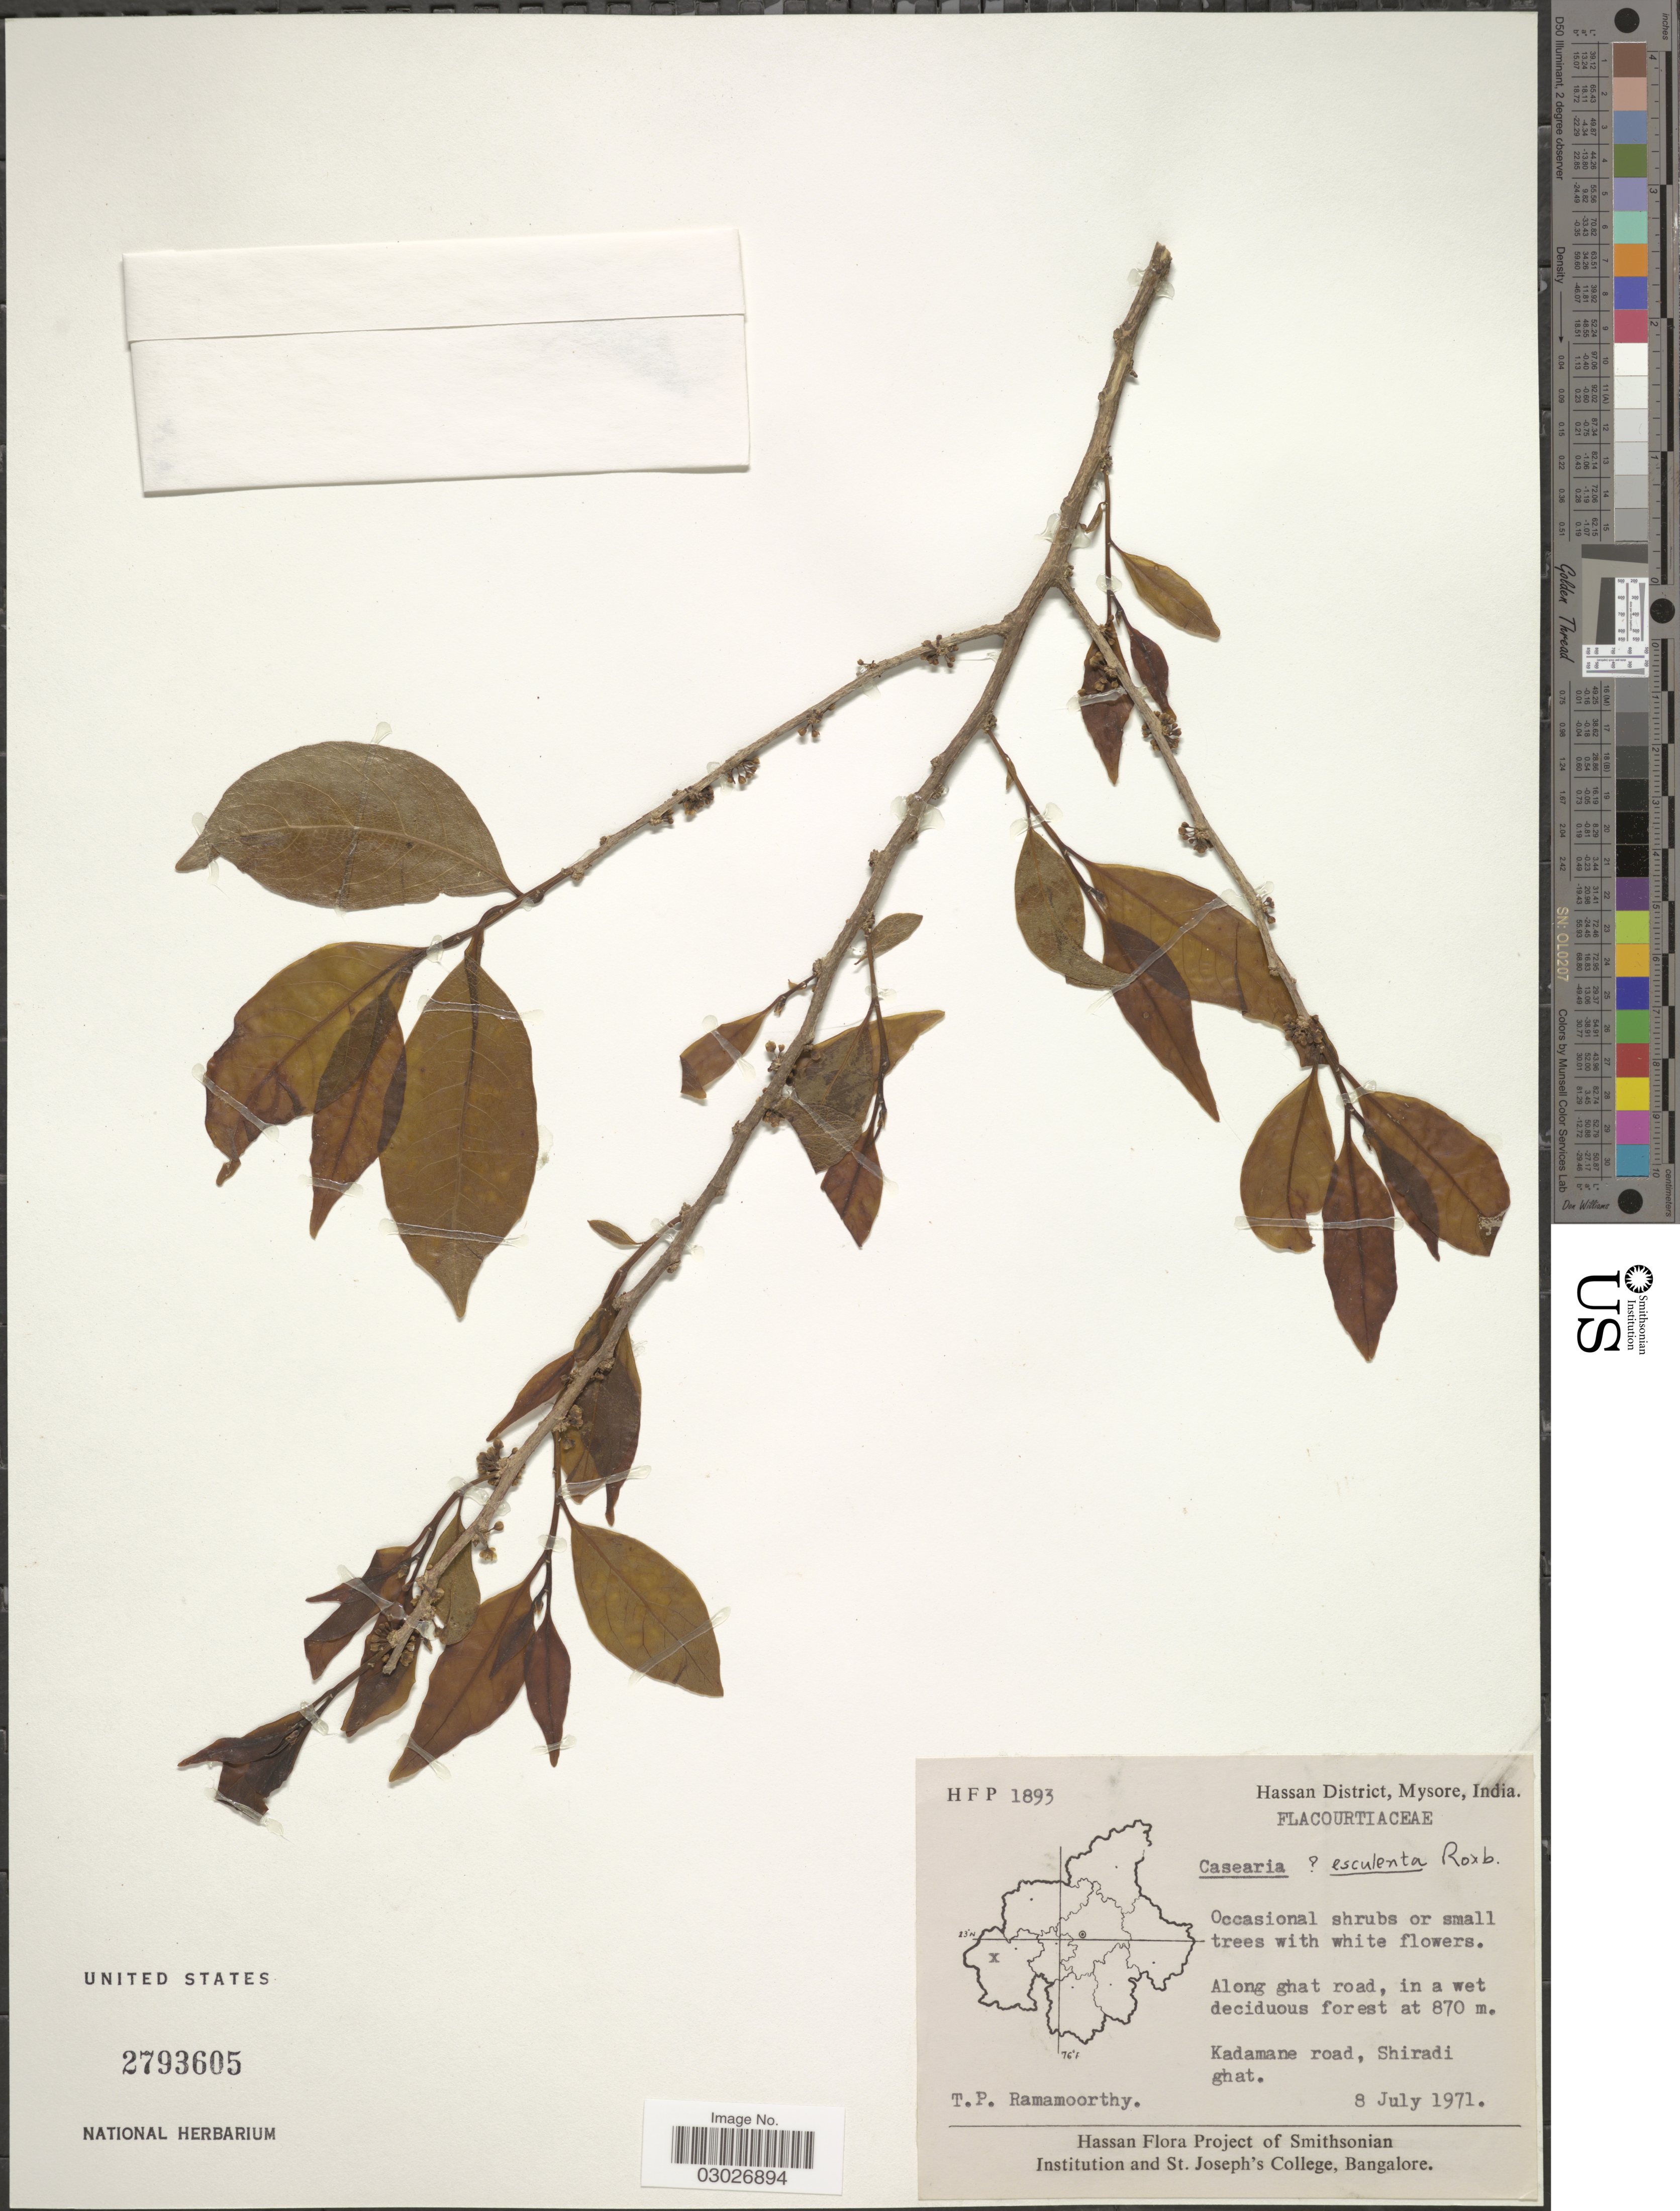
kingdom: Plantae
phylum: Tracheophyta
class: Magnoliopsida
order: Malpighiales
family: Salicaceae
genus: Casearia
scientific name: Casearia esculenta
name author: Roxb.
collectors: T. P. Ramamoorthy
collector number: HFP1893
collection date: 1971-07-08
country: India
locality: Hassan District, Mysore. Along ghat road. Kadamane road, Shiradi ghat.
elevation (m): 870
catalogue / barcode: US 2793605